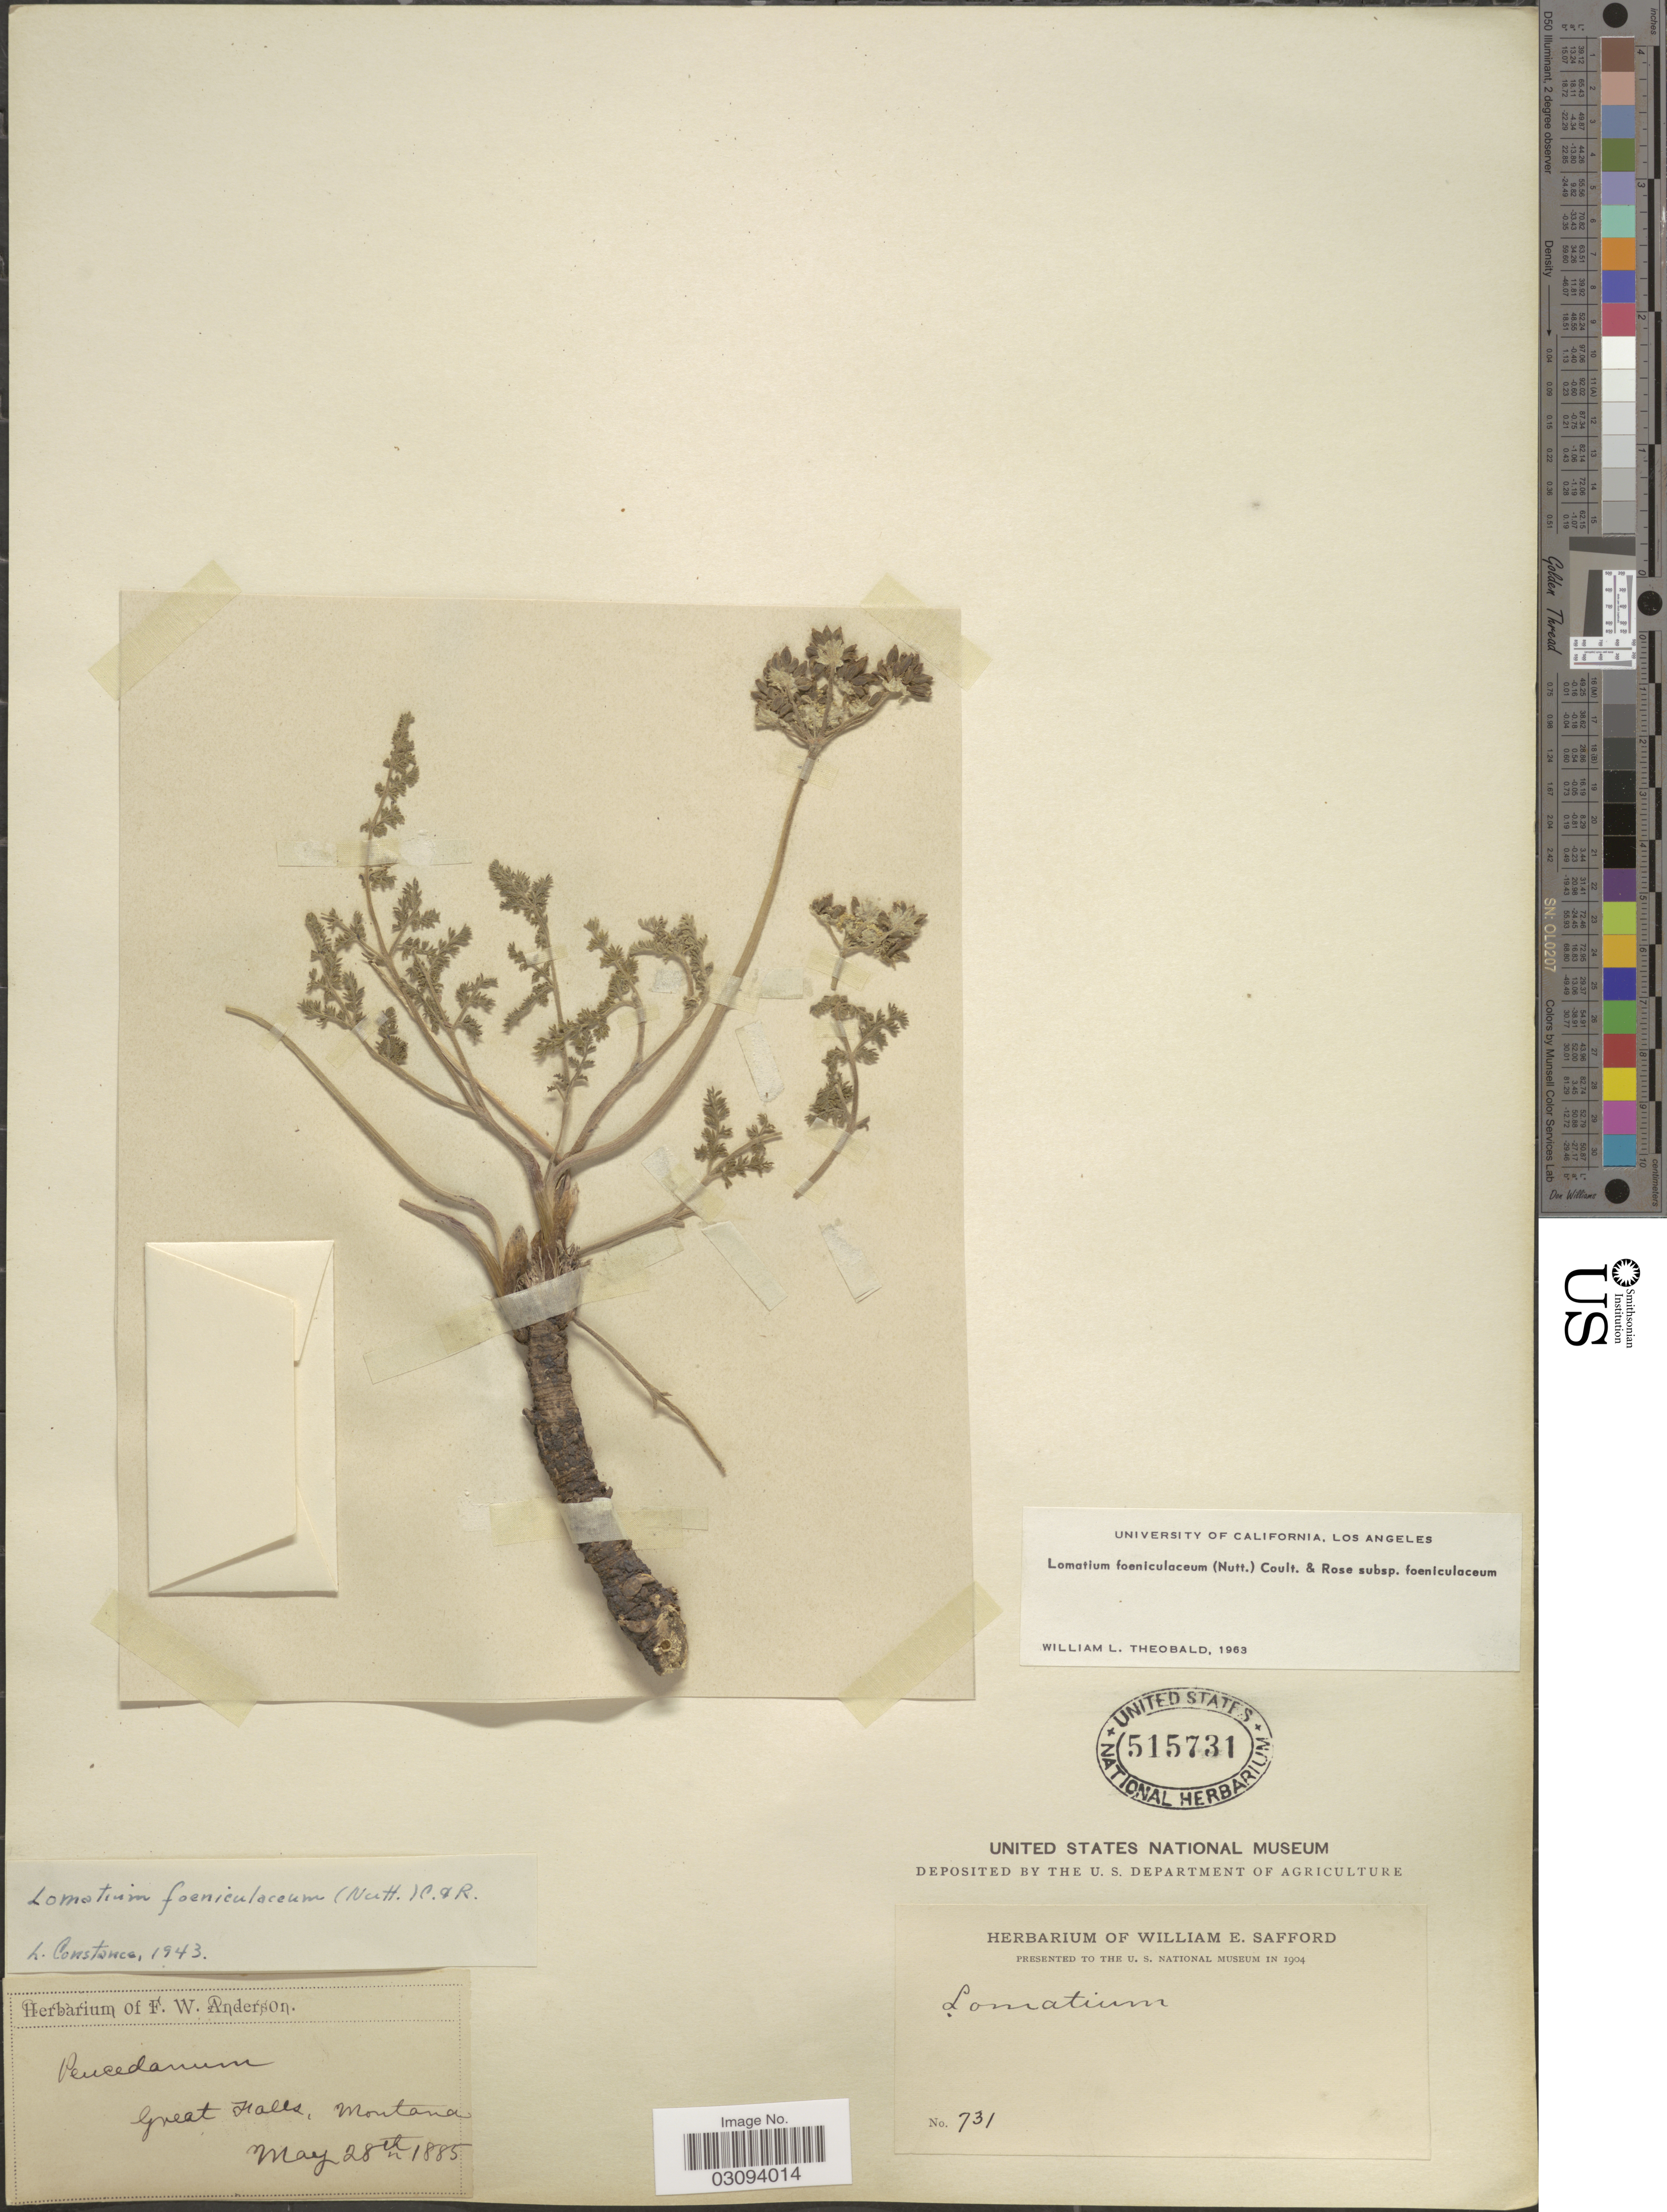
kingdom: Plantae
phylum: Tracheophyta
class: Magnoliopsida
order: Apiales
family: Apiaceae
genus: Lomatium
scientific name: Lomatium foeniculaceum subsp. foeniculaceum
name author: (Nutt.) J.M. Coult. & Rose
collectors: ex herb. F.W. Anderson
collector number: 731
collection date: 1885-05-28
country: United States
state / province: Montana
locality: Great Falls.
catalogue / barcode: US 515731